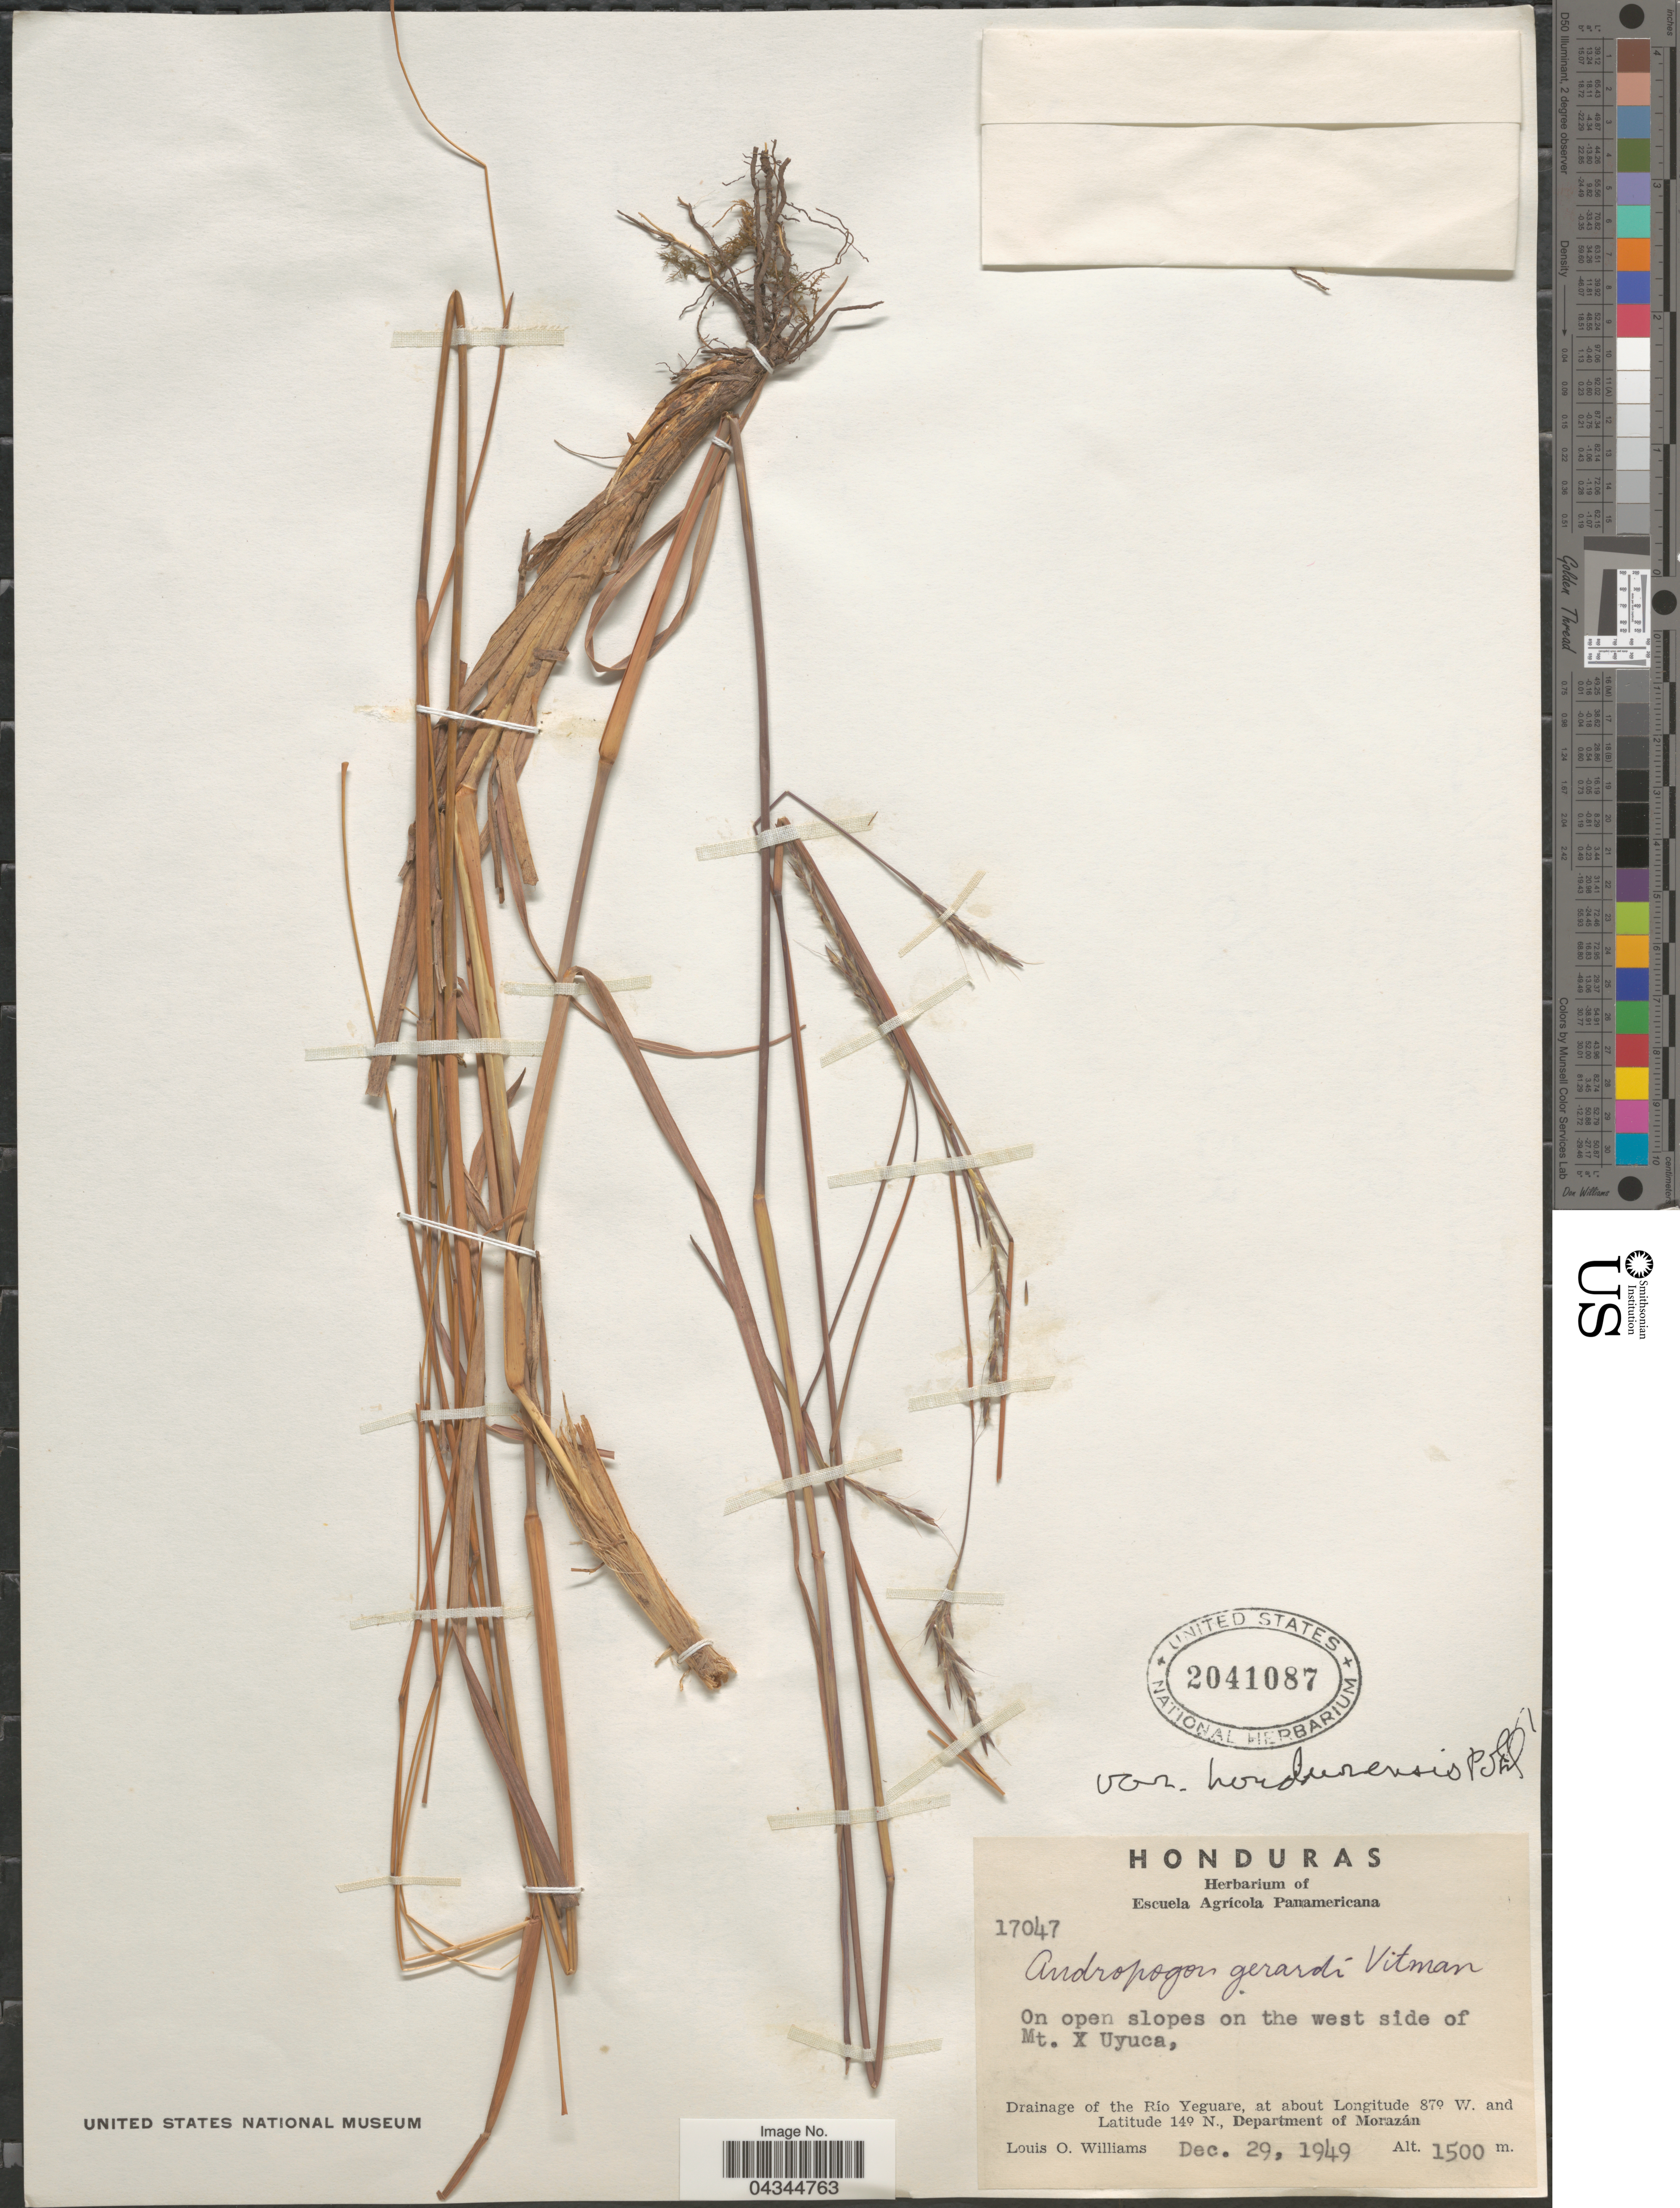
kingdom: Plantae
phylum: Tracheophyta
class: Liliopsida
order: Poales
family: Poaceae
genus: Andropogon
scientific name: Andropogon gerardii var. hondurensis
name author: R.W. Pohl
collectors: L. O. Williams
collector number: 17047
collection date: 1949-12-29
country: Honduras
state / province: Fco. Morazán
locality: On open slopes on the west side of Mt. [Foreign script] Uyuca, Drainage of the Río Yeguare, Department of Morazán.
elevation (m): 1500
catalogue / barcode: US 2041087